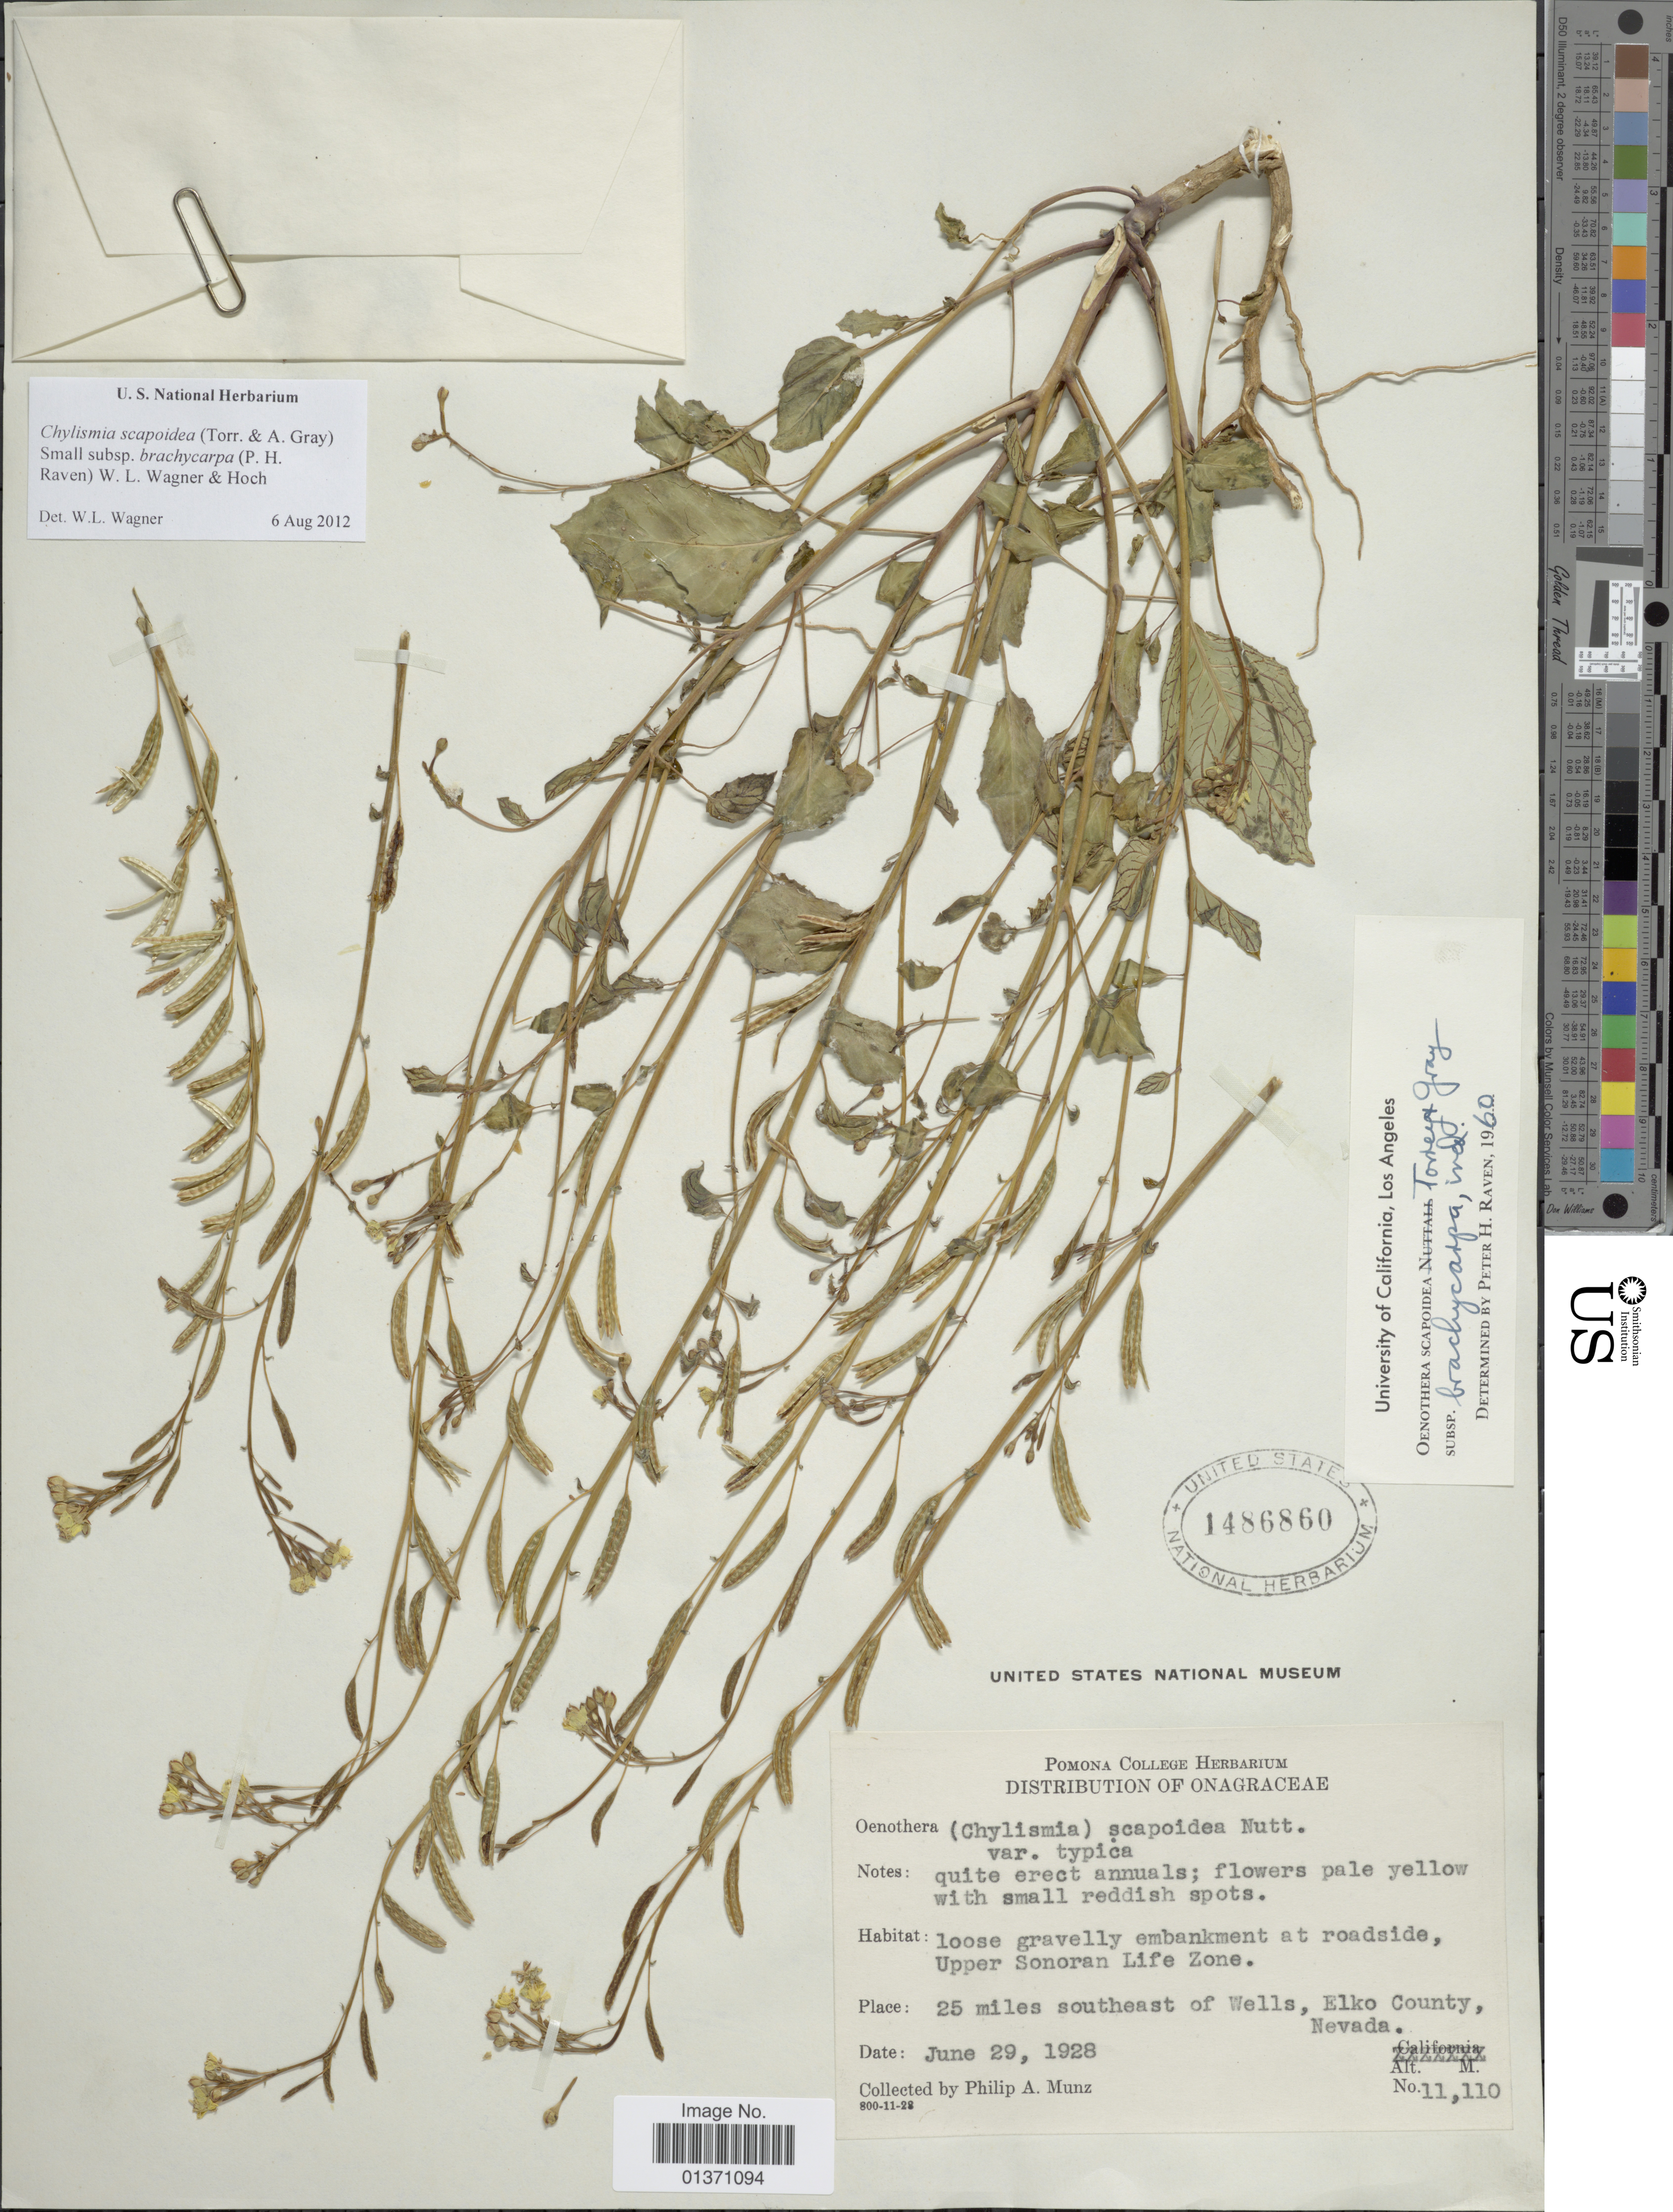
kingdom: Plantae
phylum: Tracheophyta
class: Magnoliopsida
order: Myrtales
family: Onagraceae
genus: Chylismia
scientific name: Chylismia scapoidea subsp. brachycarpa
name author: (P.H. Raven) W.L. Wagner & Hoch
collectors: P. A. Munz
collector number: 11110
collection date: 1928-06-29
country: United States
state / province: Nevada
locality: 25 miles southeast of Wells, Elko County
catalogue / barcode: US 1486860